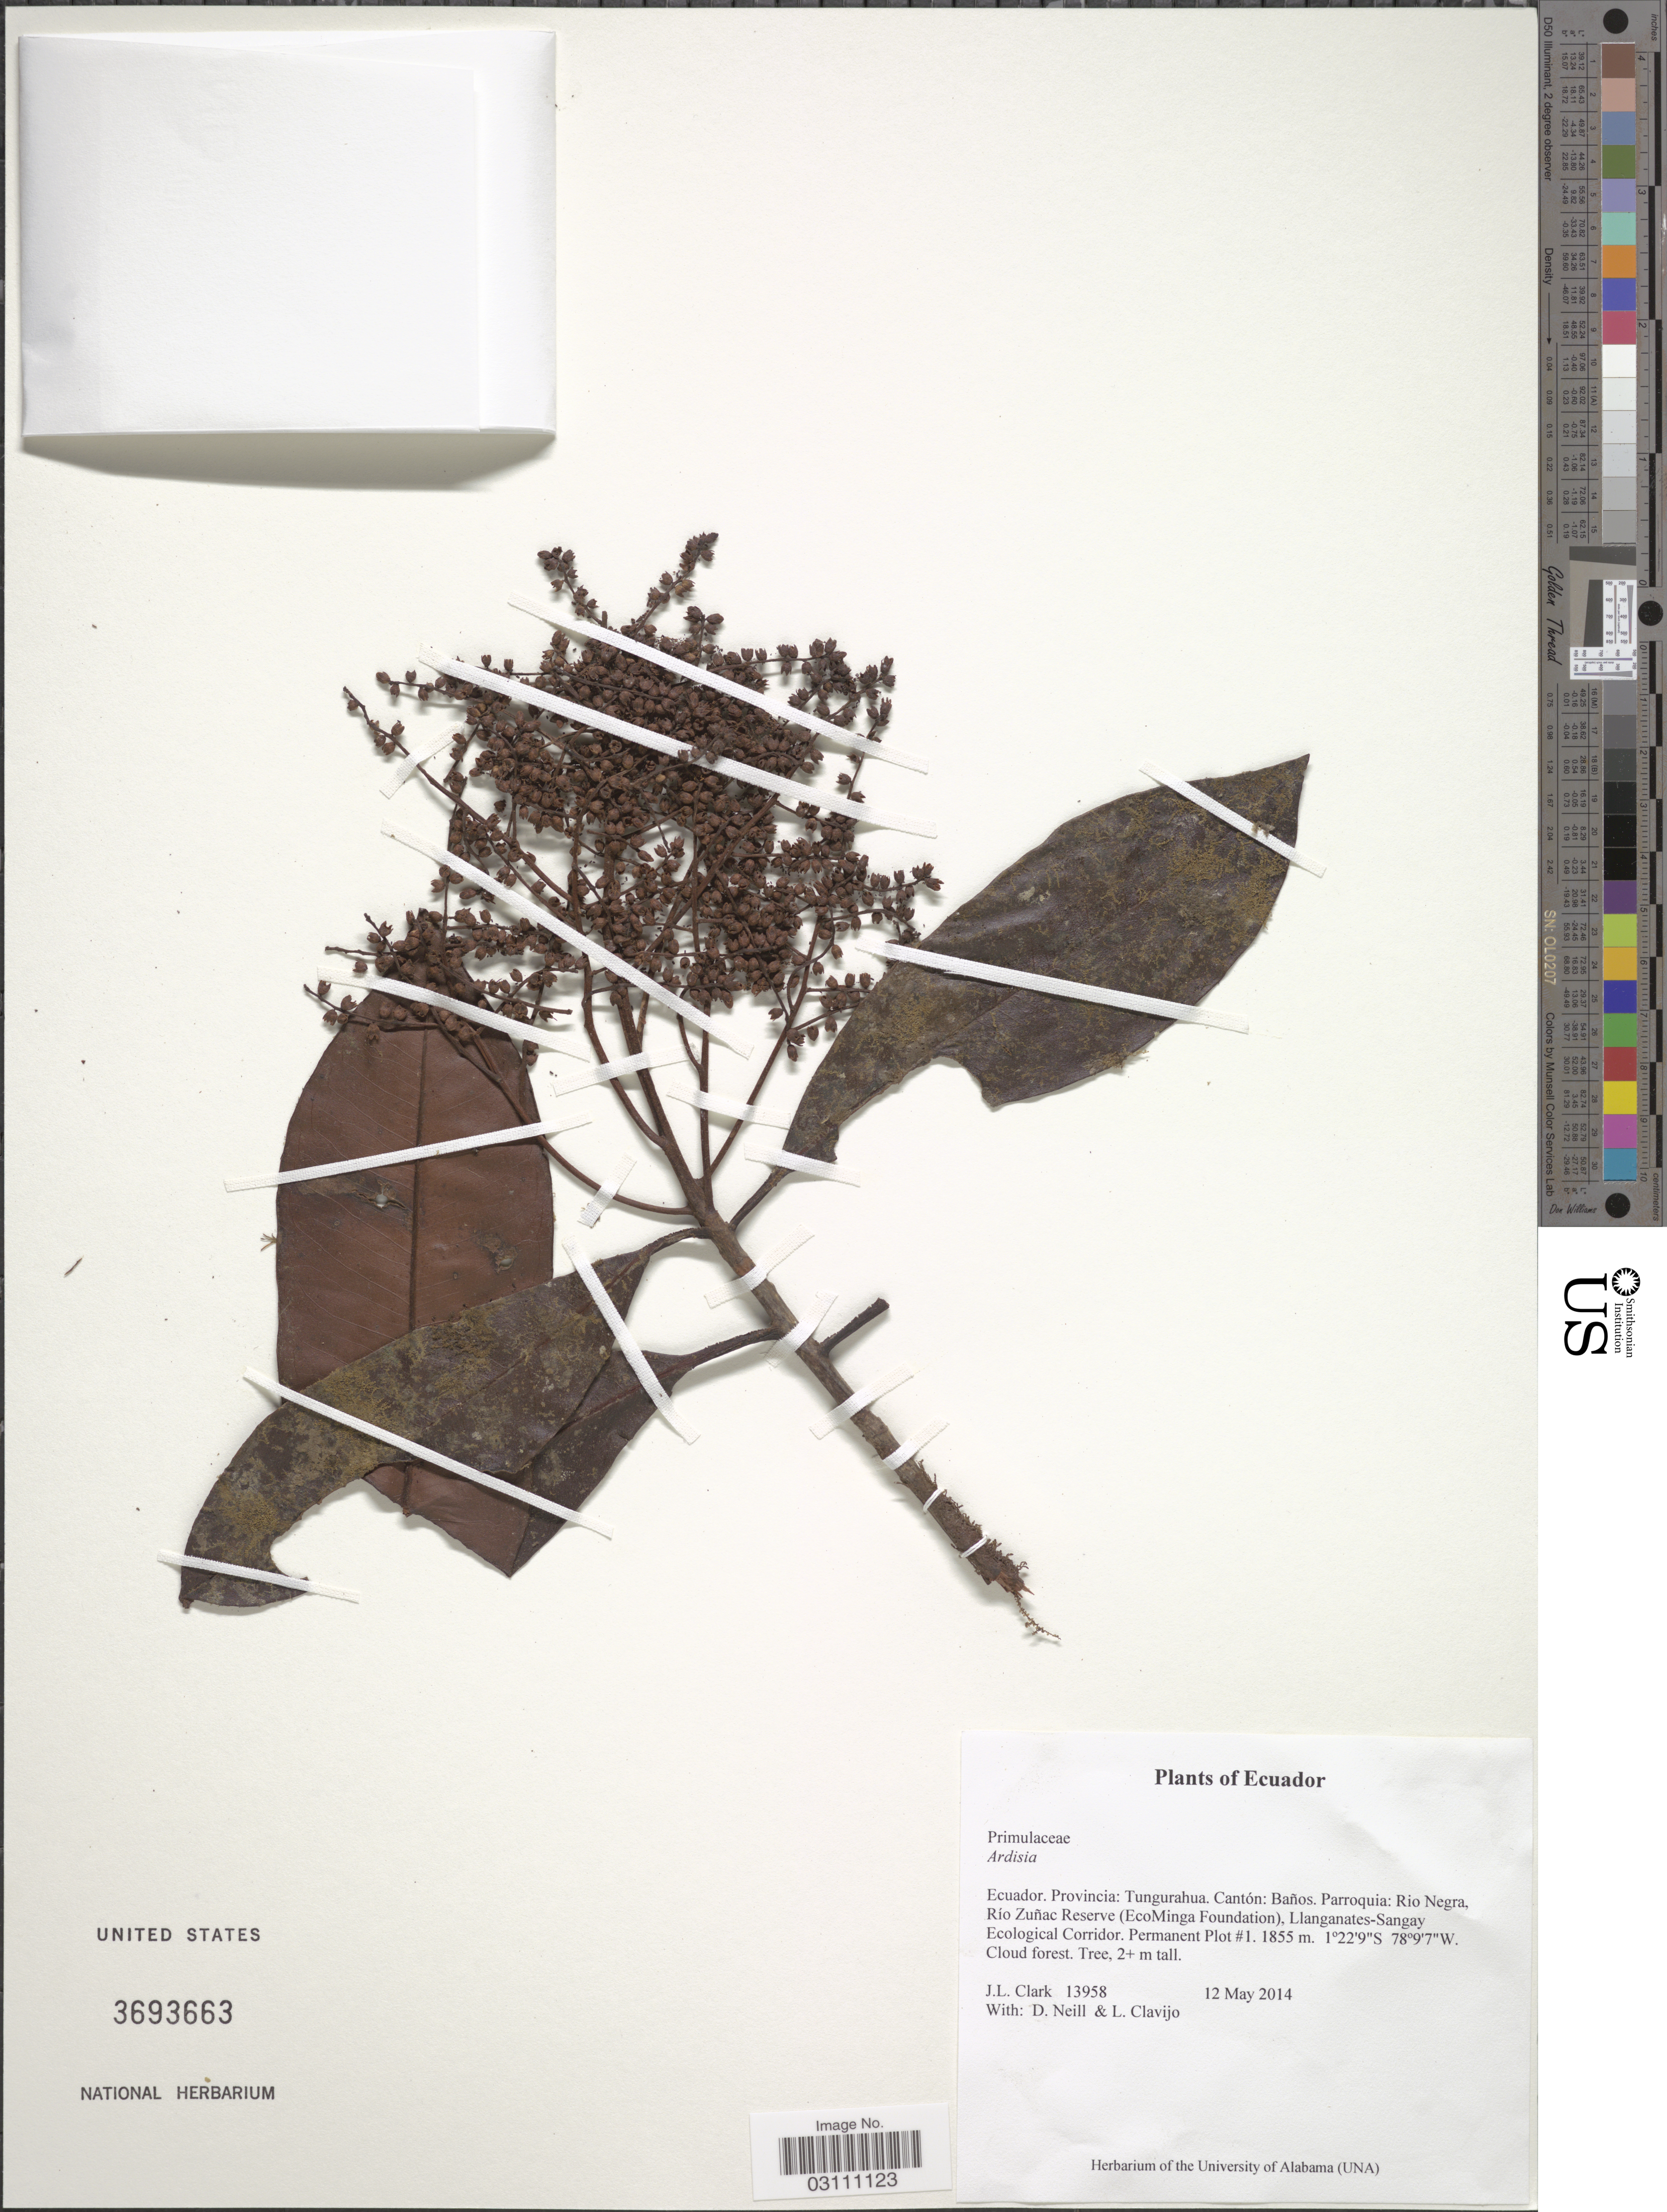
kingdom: Plantae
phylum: Tracheophyta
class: Magnoliopsida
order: Ericales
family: Primulaceae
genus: Ardisia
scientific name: Ardisia sp.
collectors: J. L. Clark, D. Neill & L. Clavijo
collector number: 13958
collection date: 2014-05-12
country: Ecuador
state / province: Tungurahua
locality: Cantón: Baños. Parroquia: Rio Negra, Río Zuñac Reserve (EcoMinga Foundation). Llanganates-Sangay Ecological Corridor. Permanent Plot #1.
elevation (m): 1855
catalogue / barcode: US 3693663